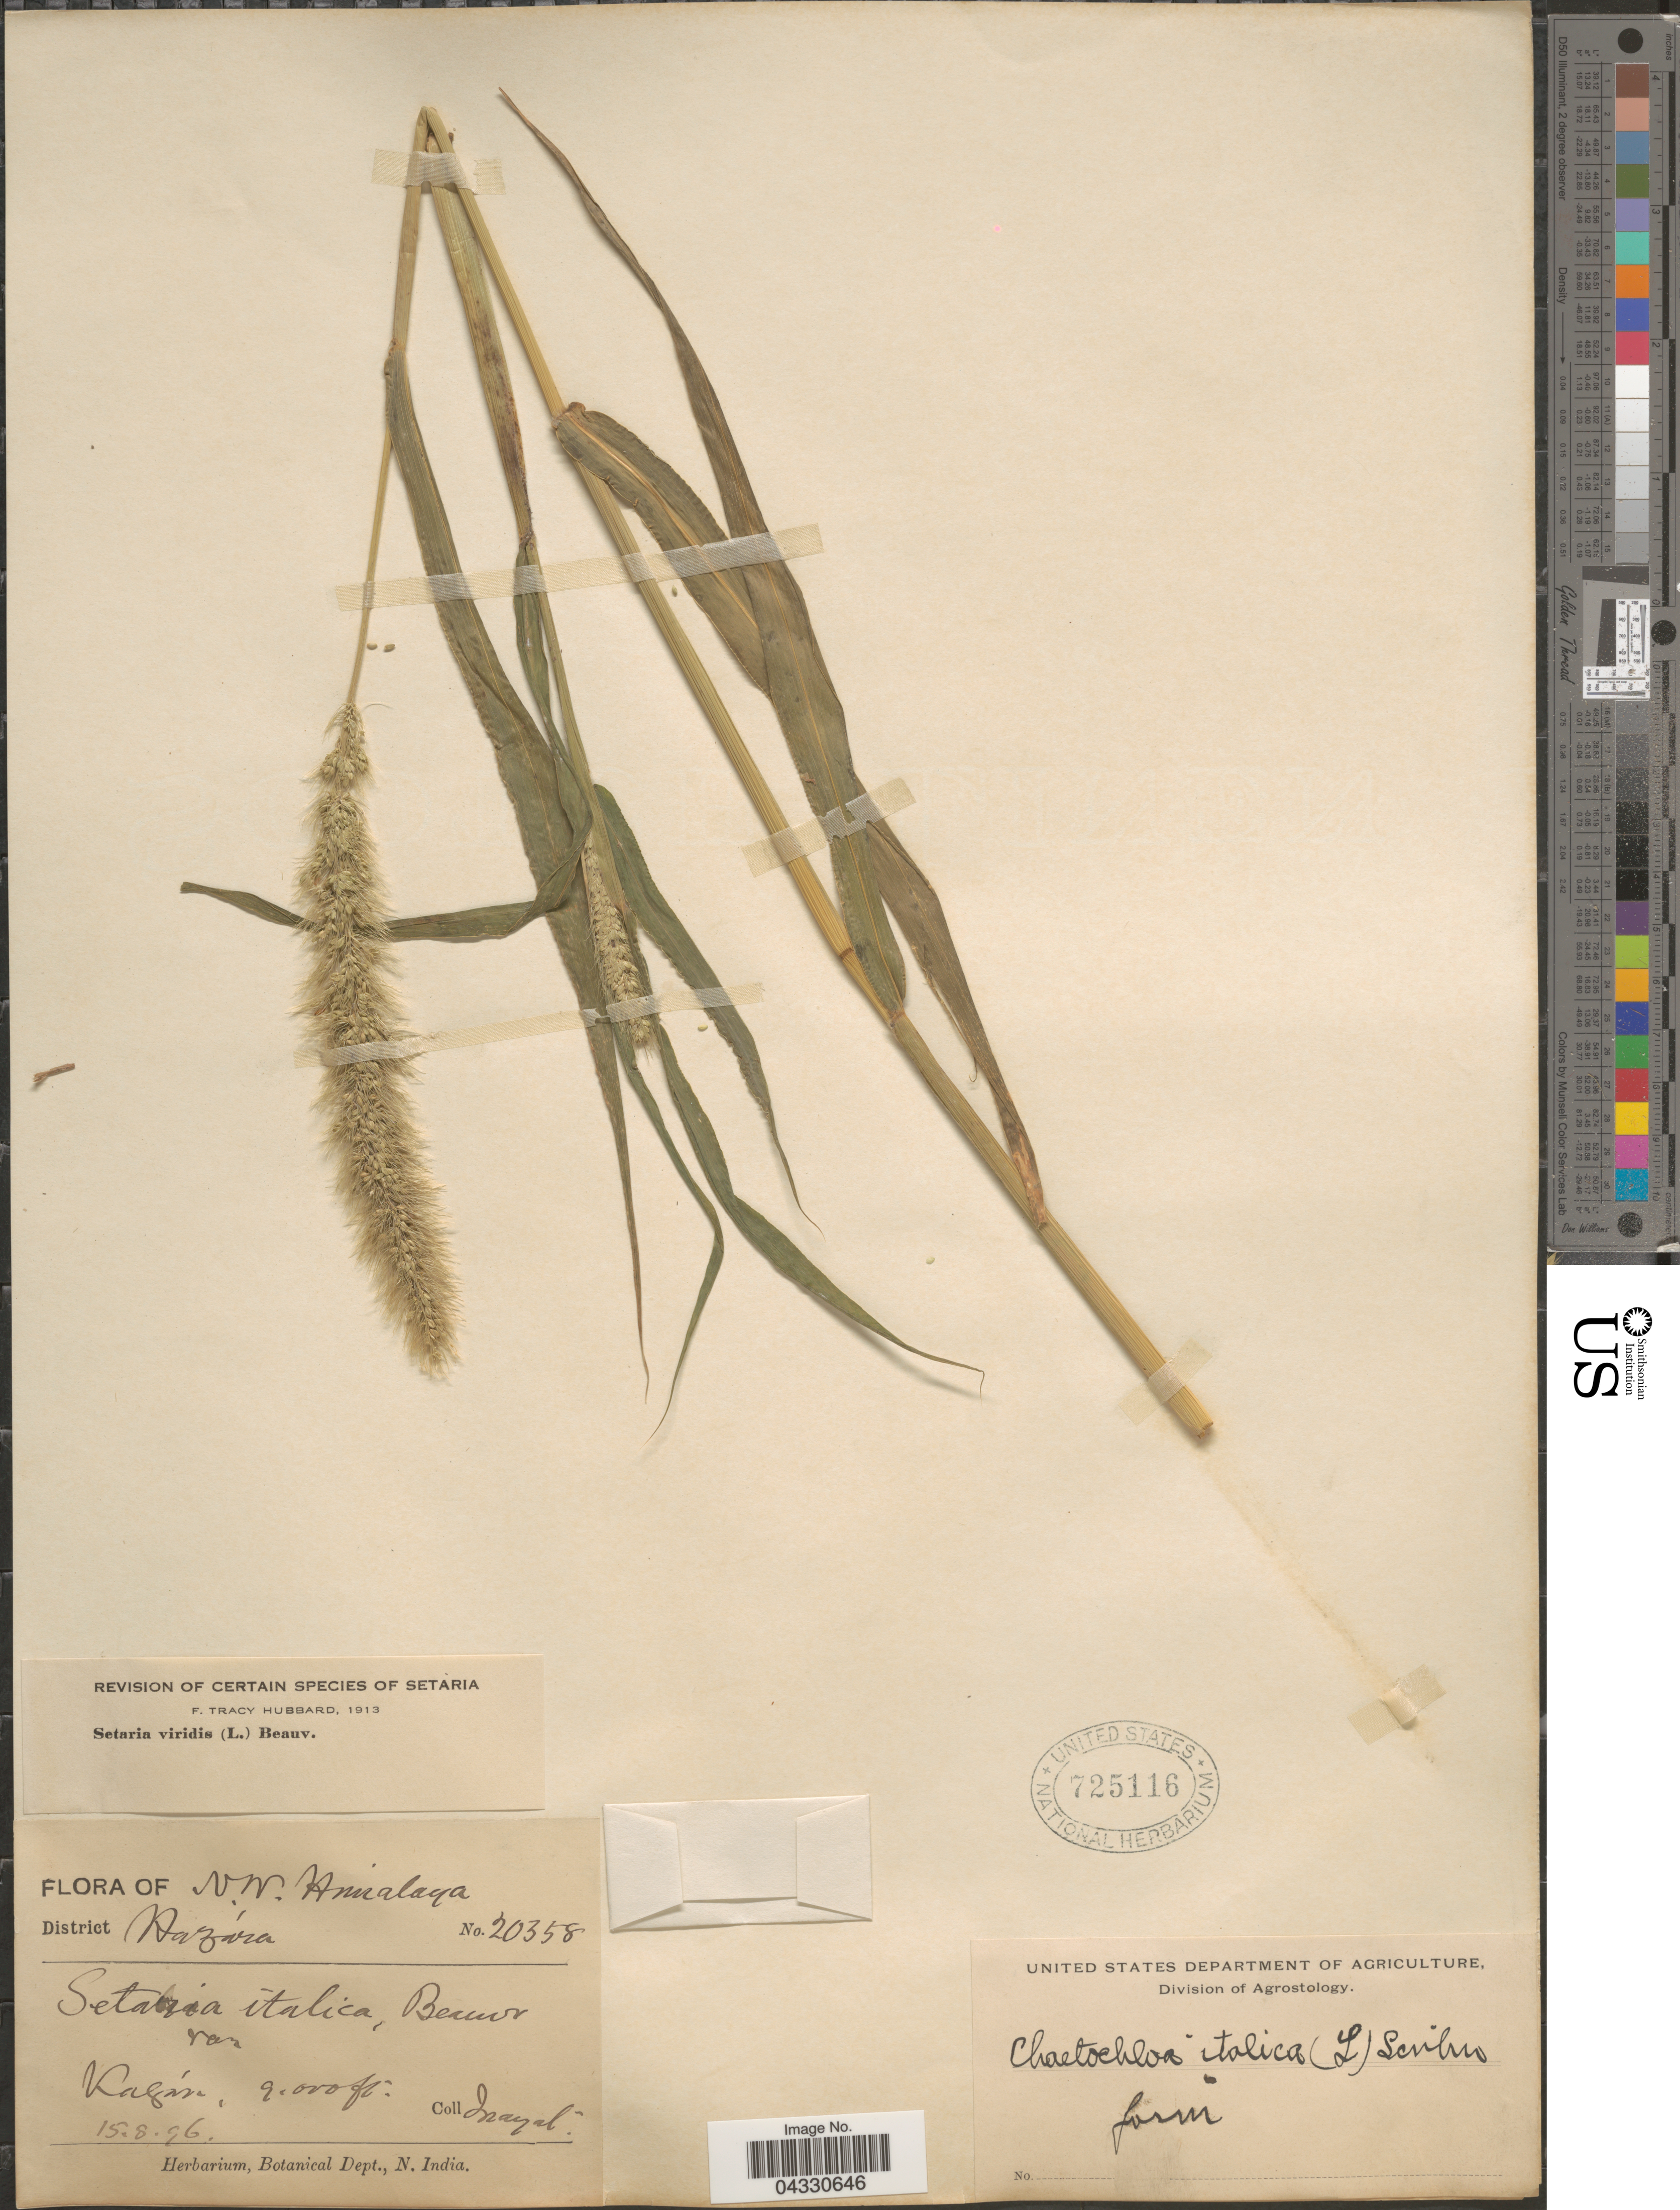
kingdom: Plantae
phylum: Tracheophyta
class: Liliopsida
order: Poales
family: Poaceae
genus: Setaria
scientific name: Setaria viridis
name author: (L.) P. Beauv.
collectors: -. Inayat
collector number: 20358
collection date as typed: Transcribed d/m/y: 15/8/96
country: Pakistan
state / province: Khyber Pakhtunkhwa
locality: N.W. Himalaya. District Hazára. Kagán.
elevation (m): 2743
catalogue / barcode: US 725116